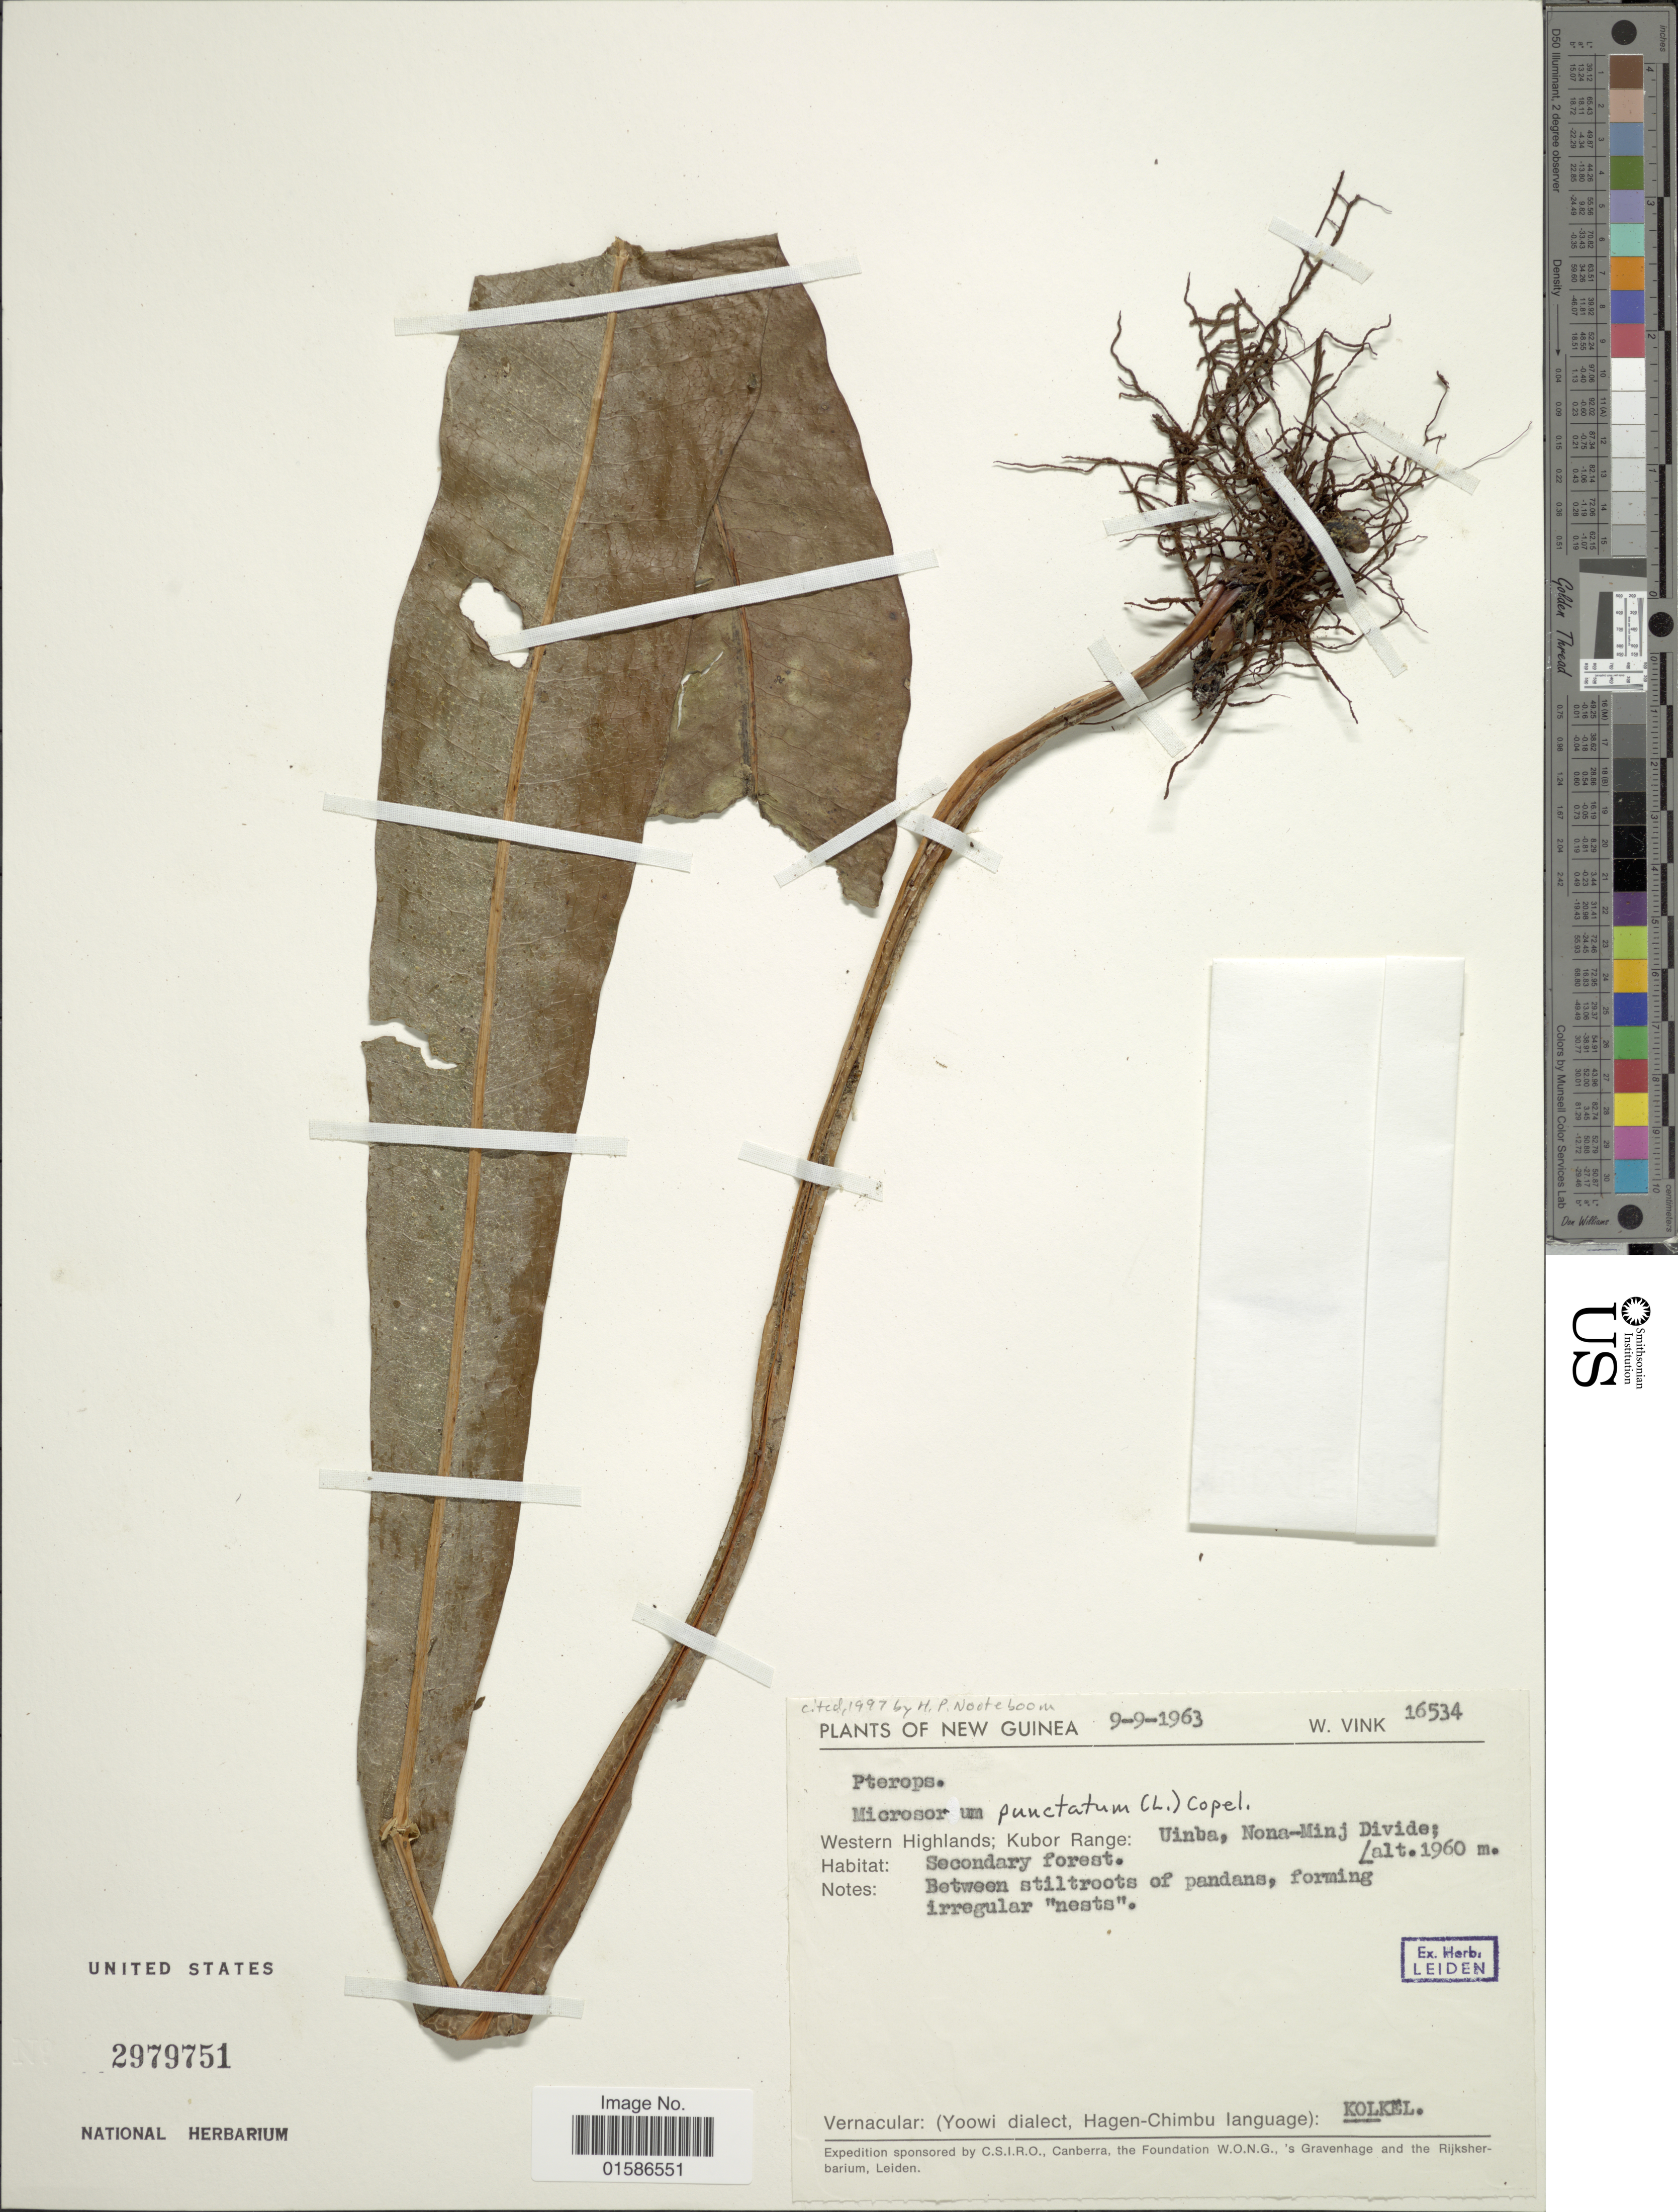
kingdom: Plantae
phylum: Tracheophyta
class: Polypodiopsida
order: Polypodiales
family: Polypodiaceae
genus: Microsorum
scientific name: Microsorum punctatum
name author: (L.) Copel.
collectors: W. Vink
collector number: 16534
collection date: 1963-09-09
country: Papua New Guinea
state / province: Western Highlands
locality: New Guinea, Kubor Range: Uinba, Nona-Minj Divide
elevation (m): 1960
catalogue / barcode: US 2979751